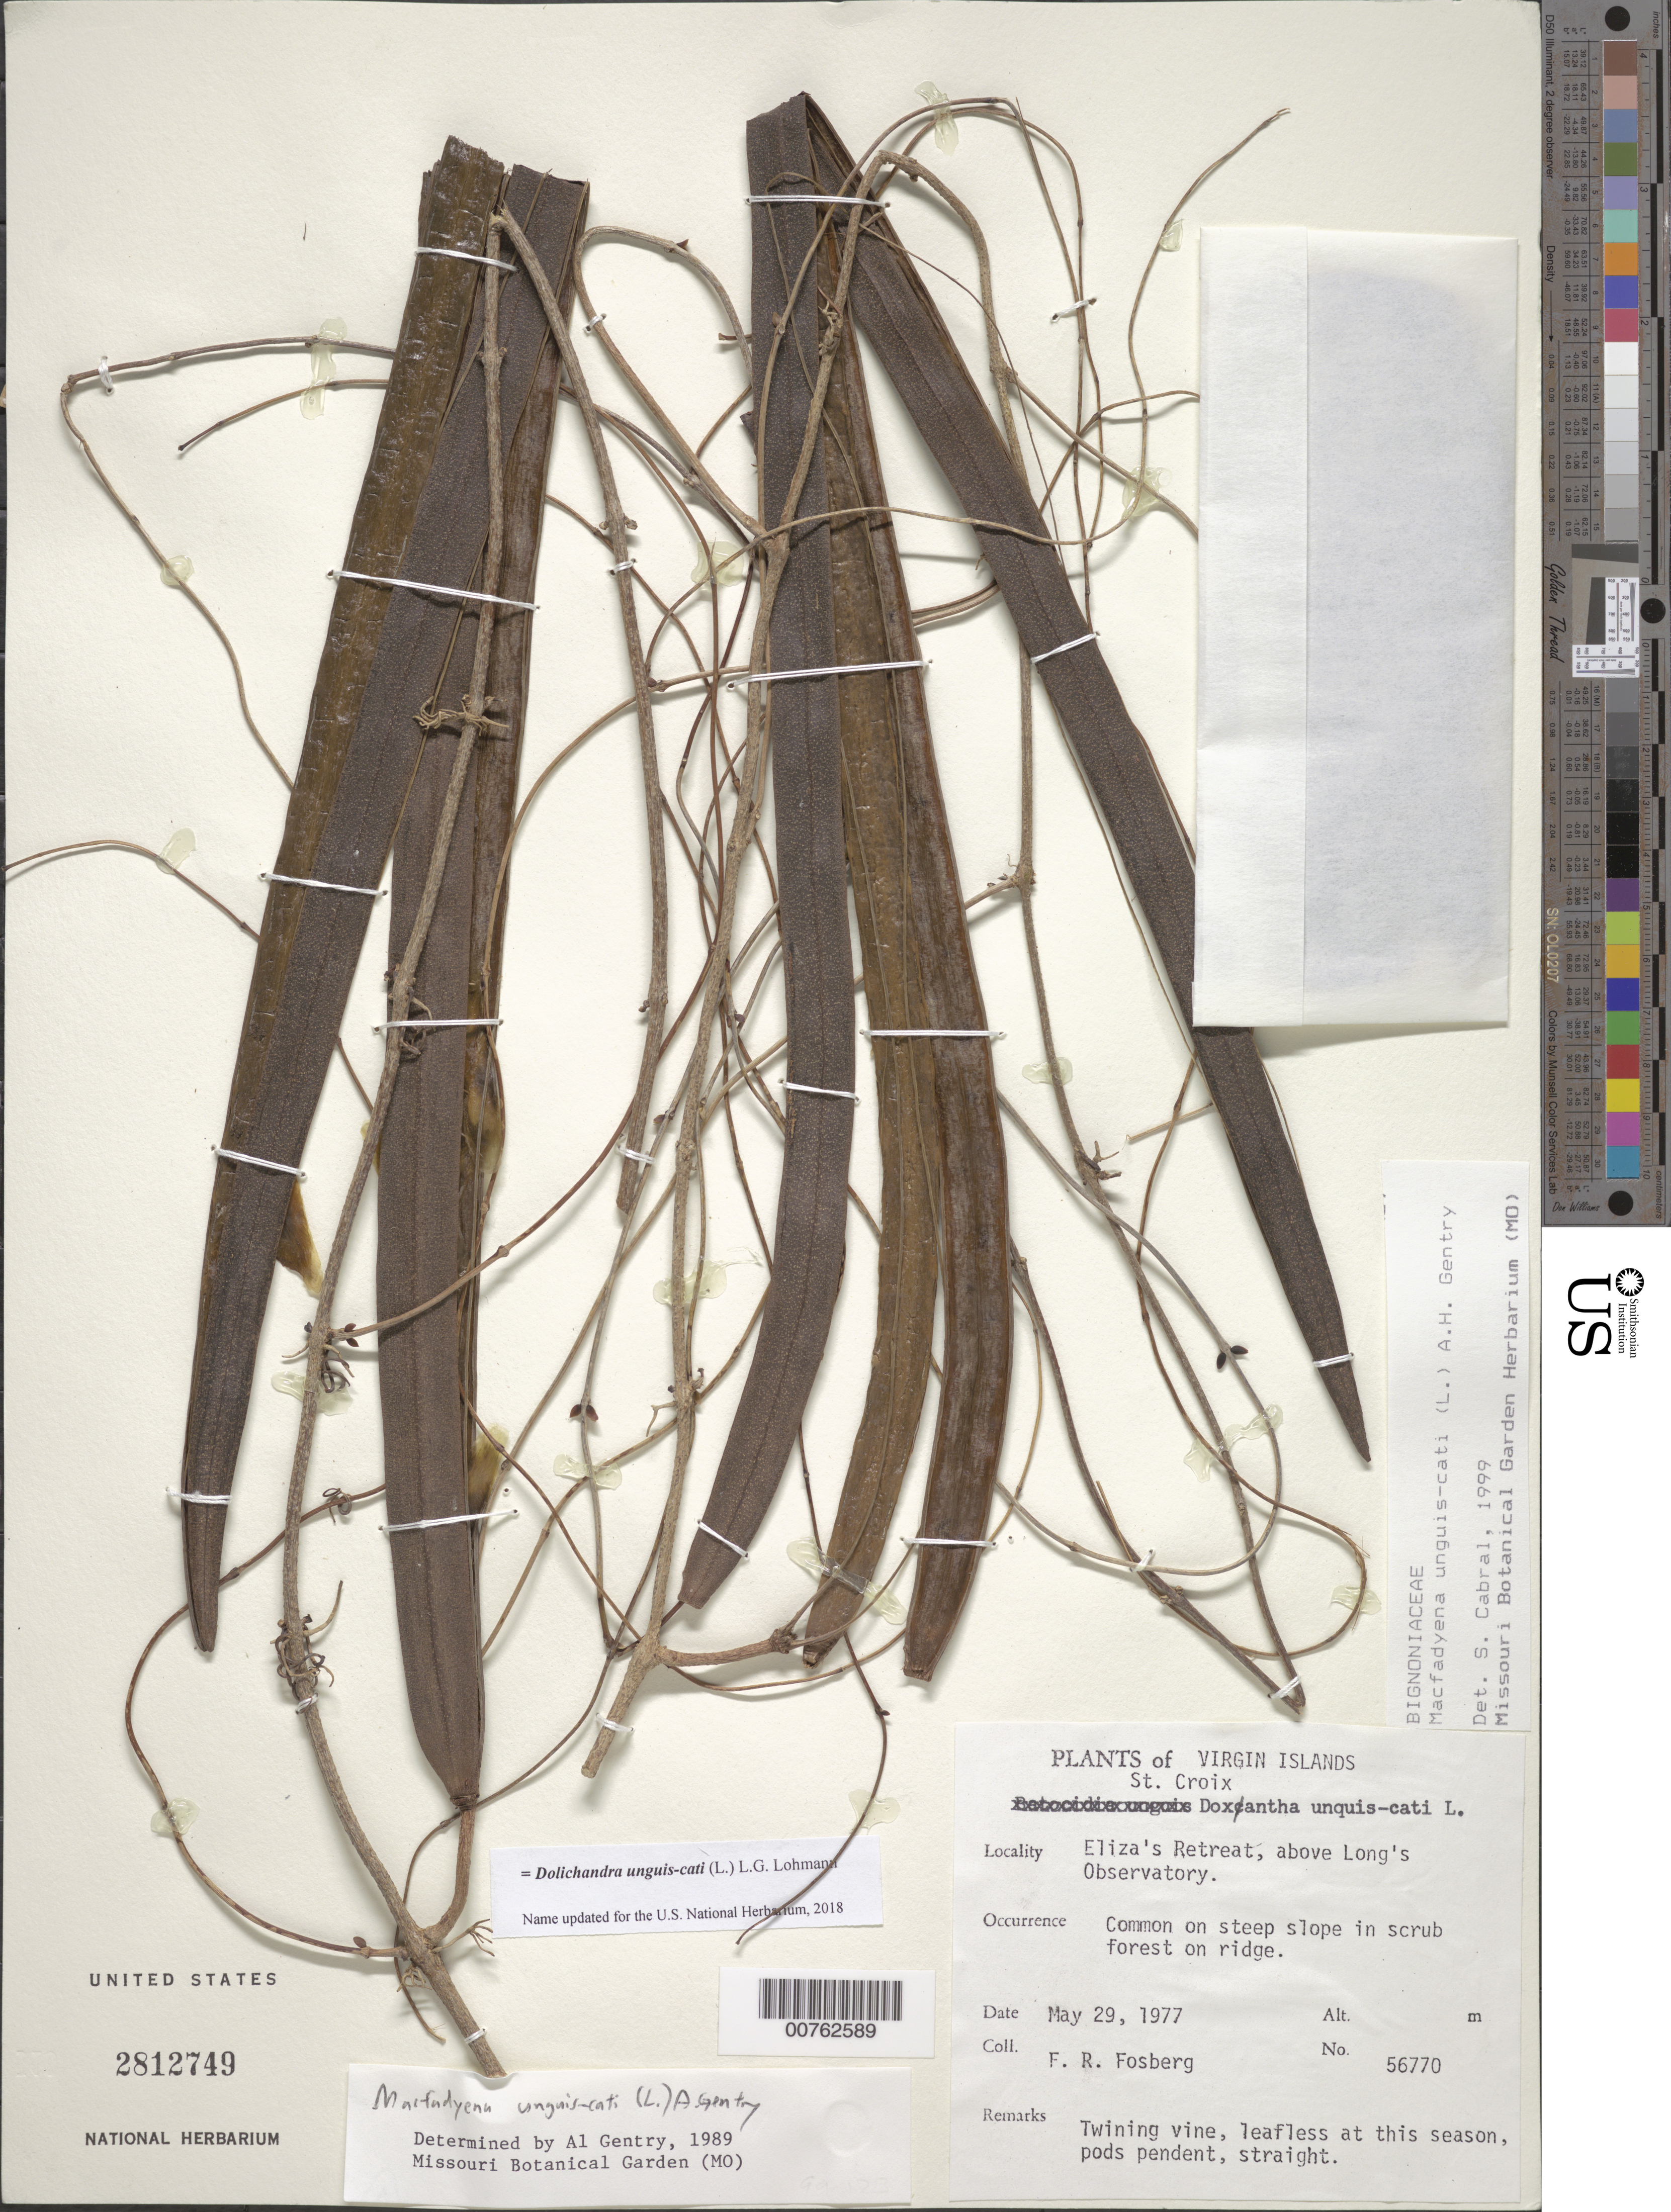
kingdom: Plantae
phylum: Tracheophyta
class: Magnoliopsida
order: Lamiales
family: Bignoniaceae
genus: Dolichandra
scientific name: Dolichandra unguis-cati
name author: (L.) L.G. Lohmann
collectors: F. R. Fosberg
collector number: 56770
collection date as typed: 29 May 1977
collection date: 1977-05-29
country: U.S. Virgin Islands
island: St. Croix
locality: Eliza's Retreat, above Long's Observatory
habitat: Common on steep slope in scrub forest on ridge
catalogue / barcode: US 2812749